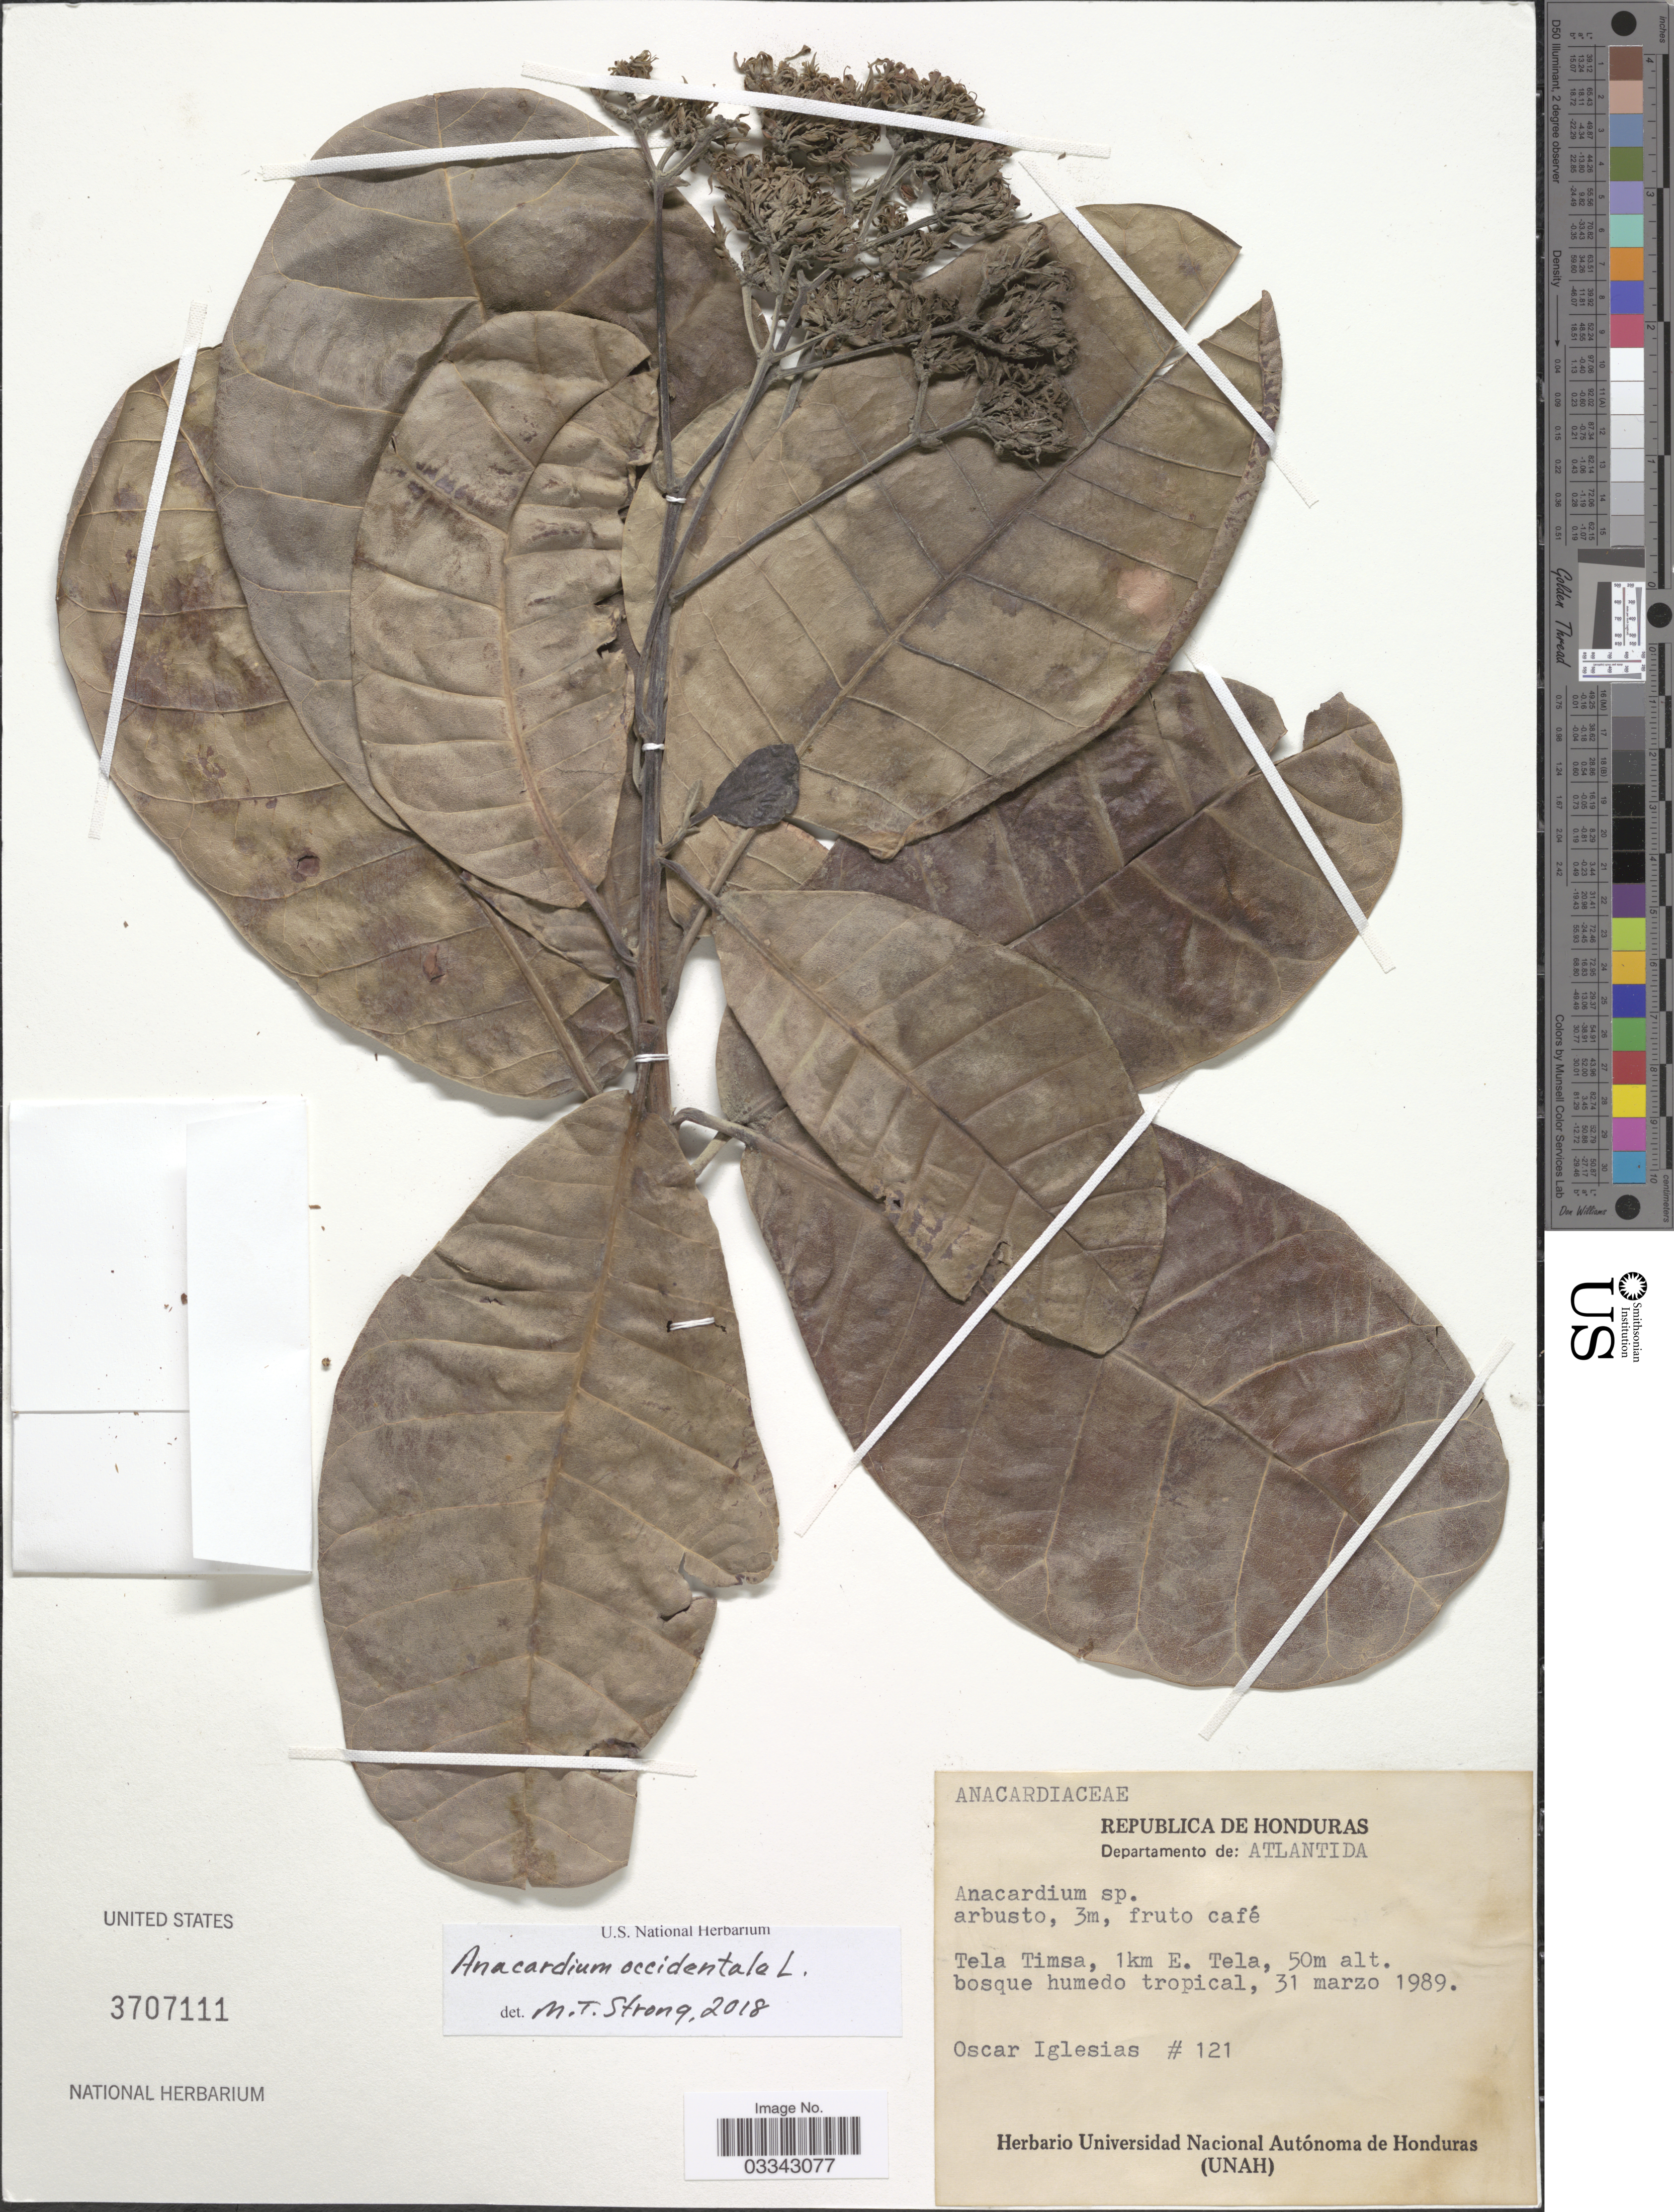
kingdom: Plantae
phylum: Tracheophyta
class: Magnoliopsida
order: Sapindales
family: Anacardiaceae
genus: Anacardium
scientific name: Anacardium occidentale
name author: L.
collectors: O. Iglesias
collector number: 121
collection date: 1989-03-31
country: Honduras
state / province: Atlántida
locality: Departamentode: Atlantida. Tela Timsa, 1km E. Tela.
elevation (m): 50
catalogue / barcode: US 3707111